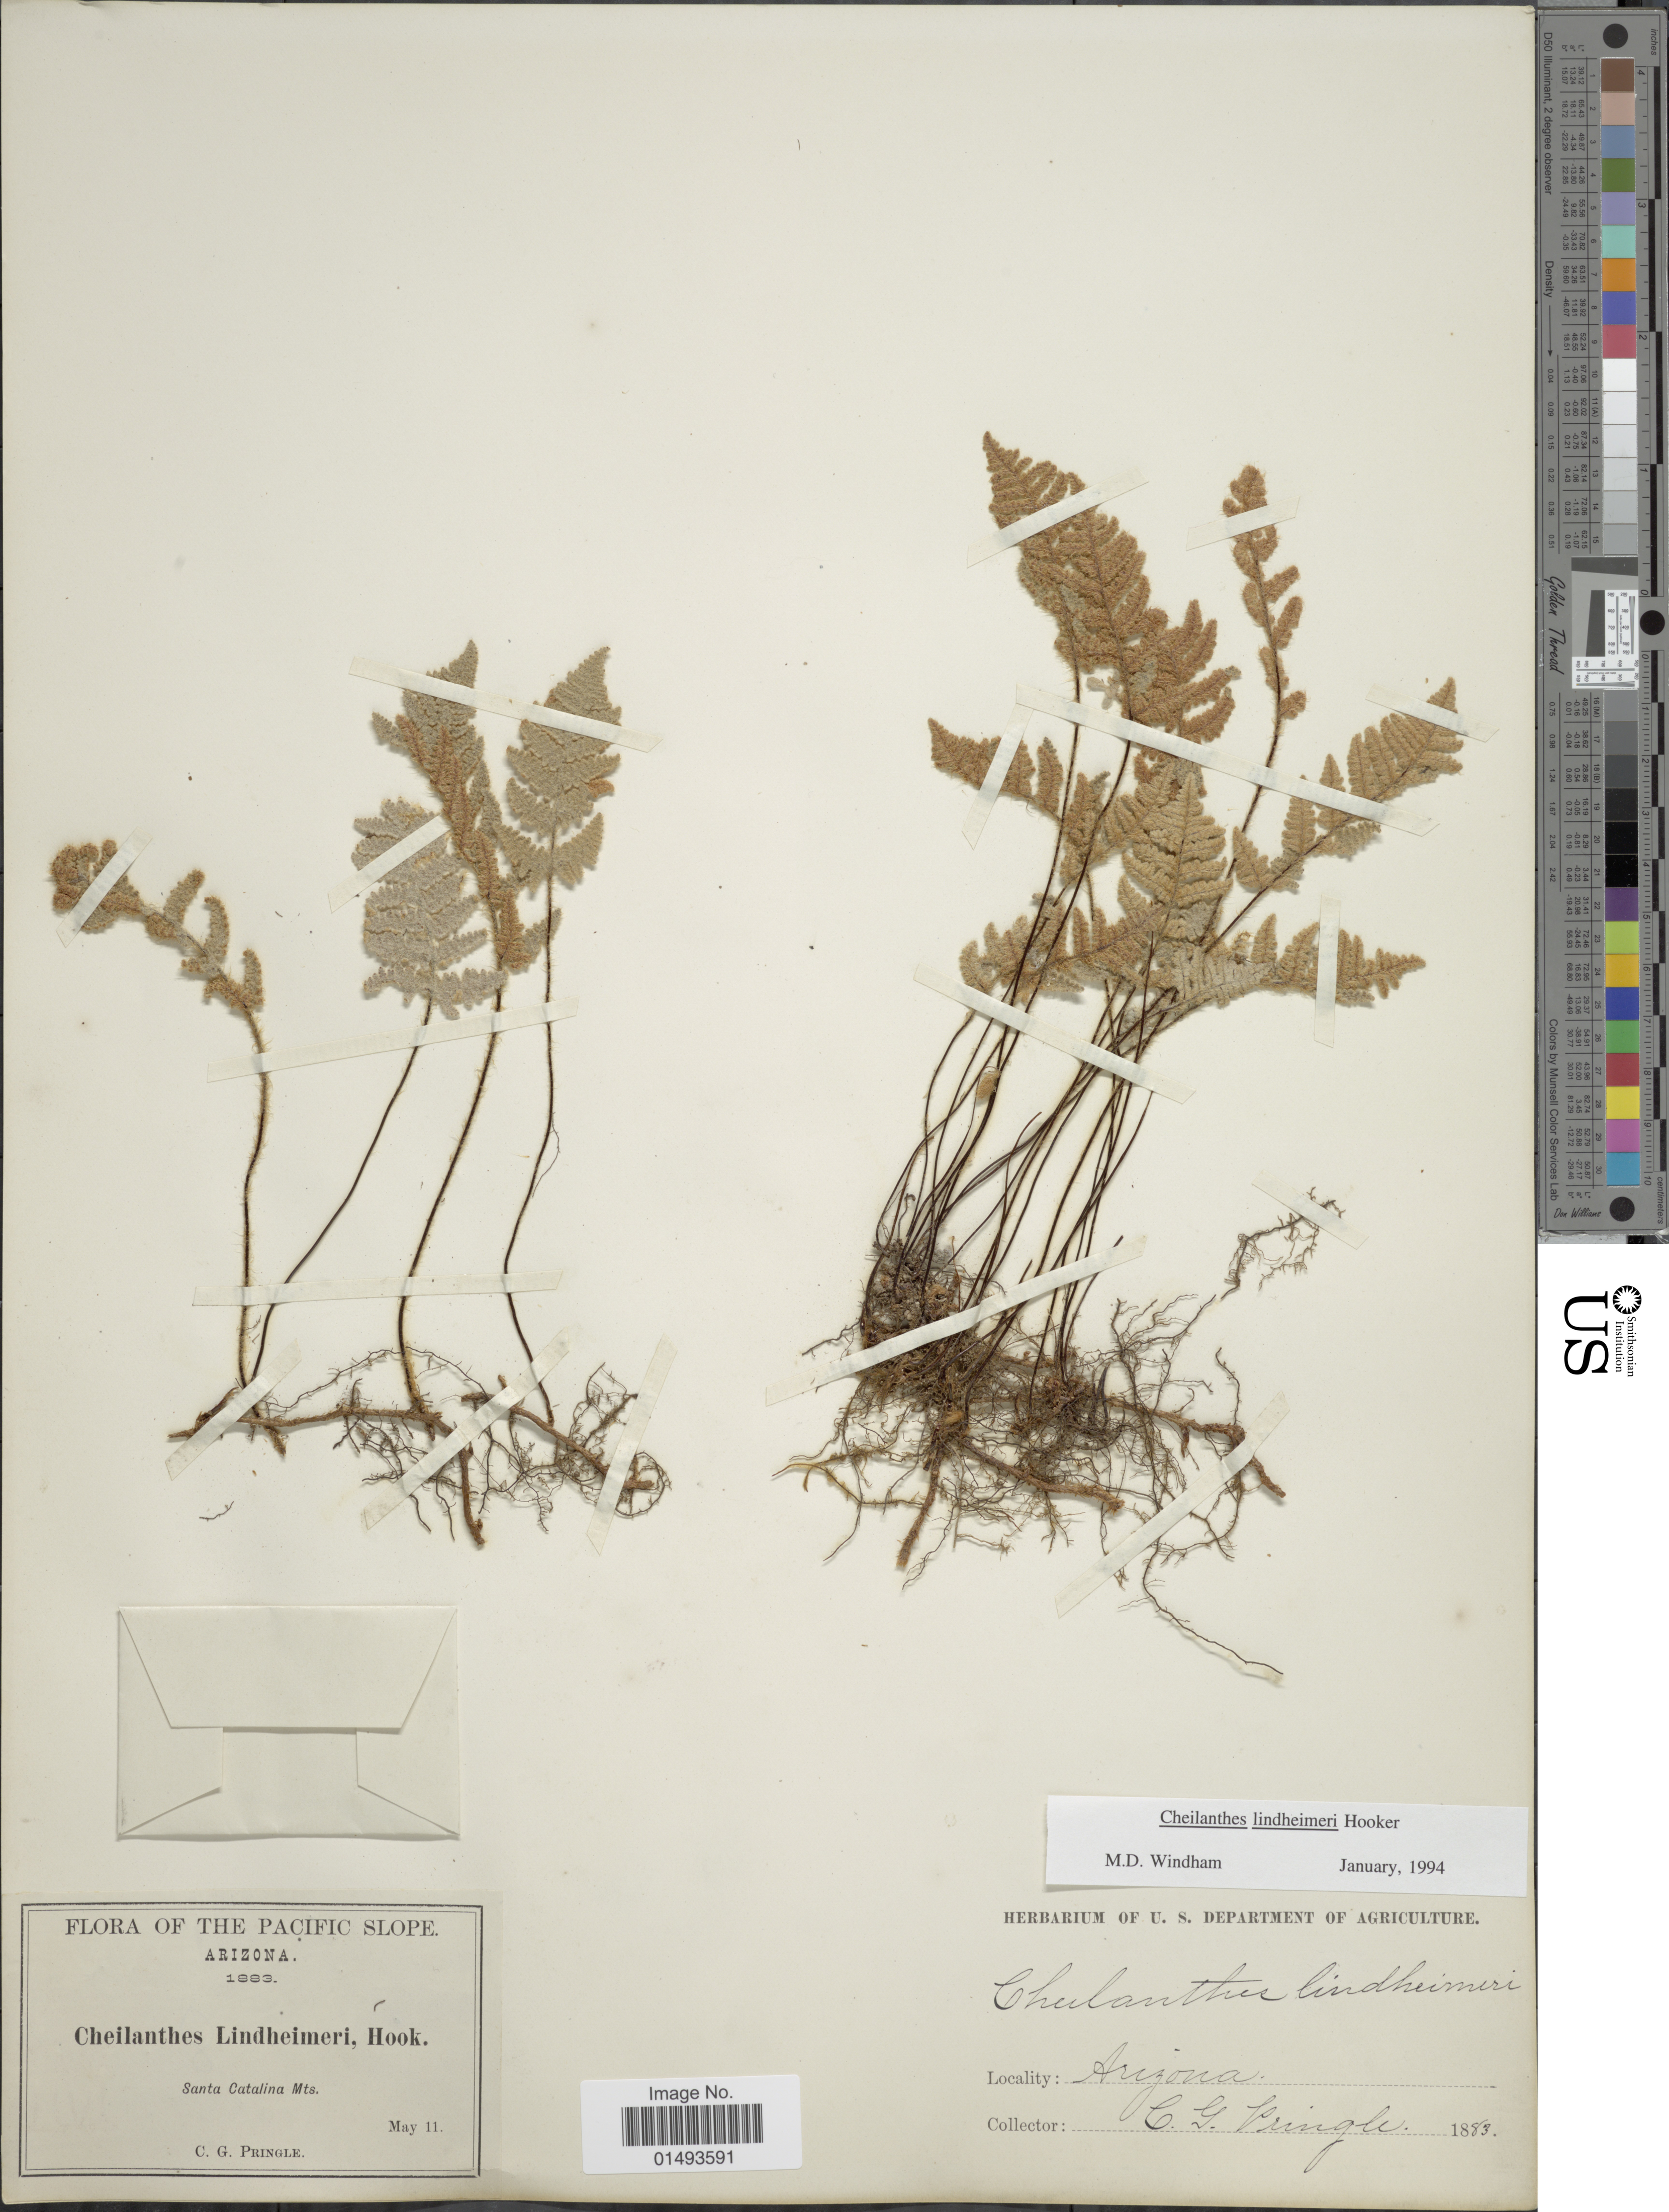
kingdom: Plantae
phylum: Tracheophyta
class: Polypodiopsida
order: Polypodiales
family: Pteridaceae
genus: Myriopteris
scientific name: Myriopteris lindheimeri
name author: (Hook.) J. Sm.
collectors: C. G. Pringle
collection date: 1883-05-11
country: United States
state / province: Arizona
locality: Flora of the Pacific Slope, Santa Catalina Mts.